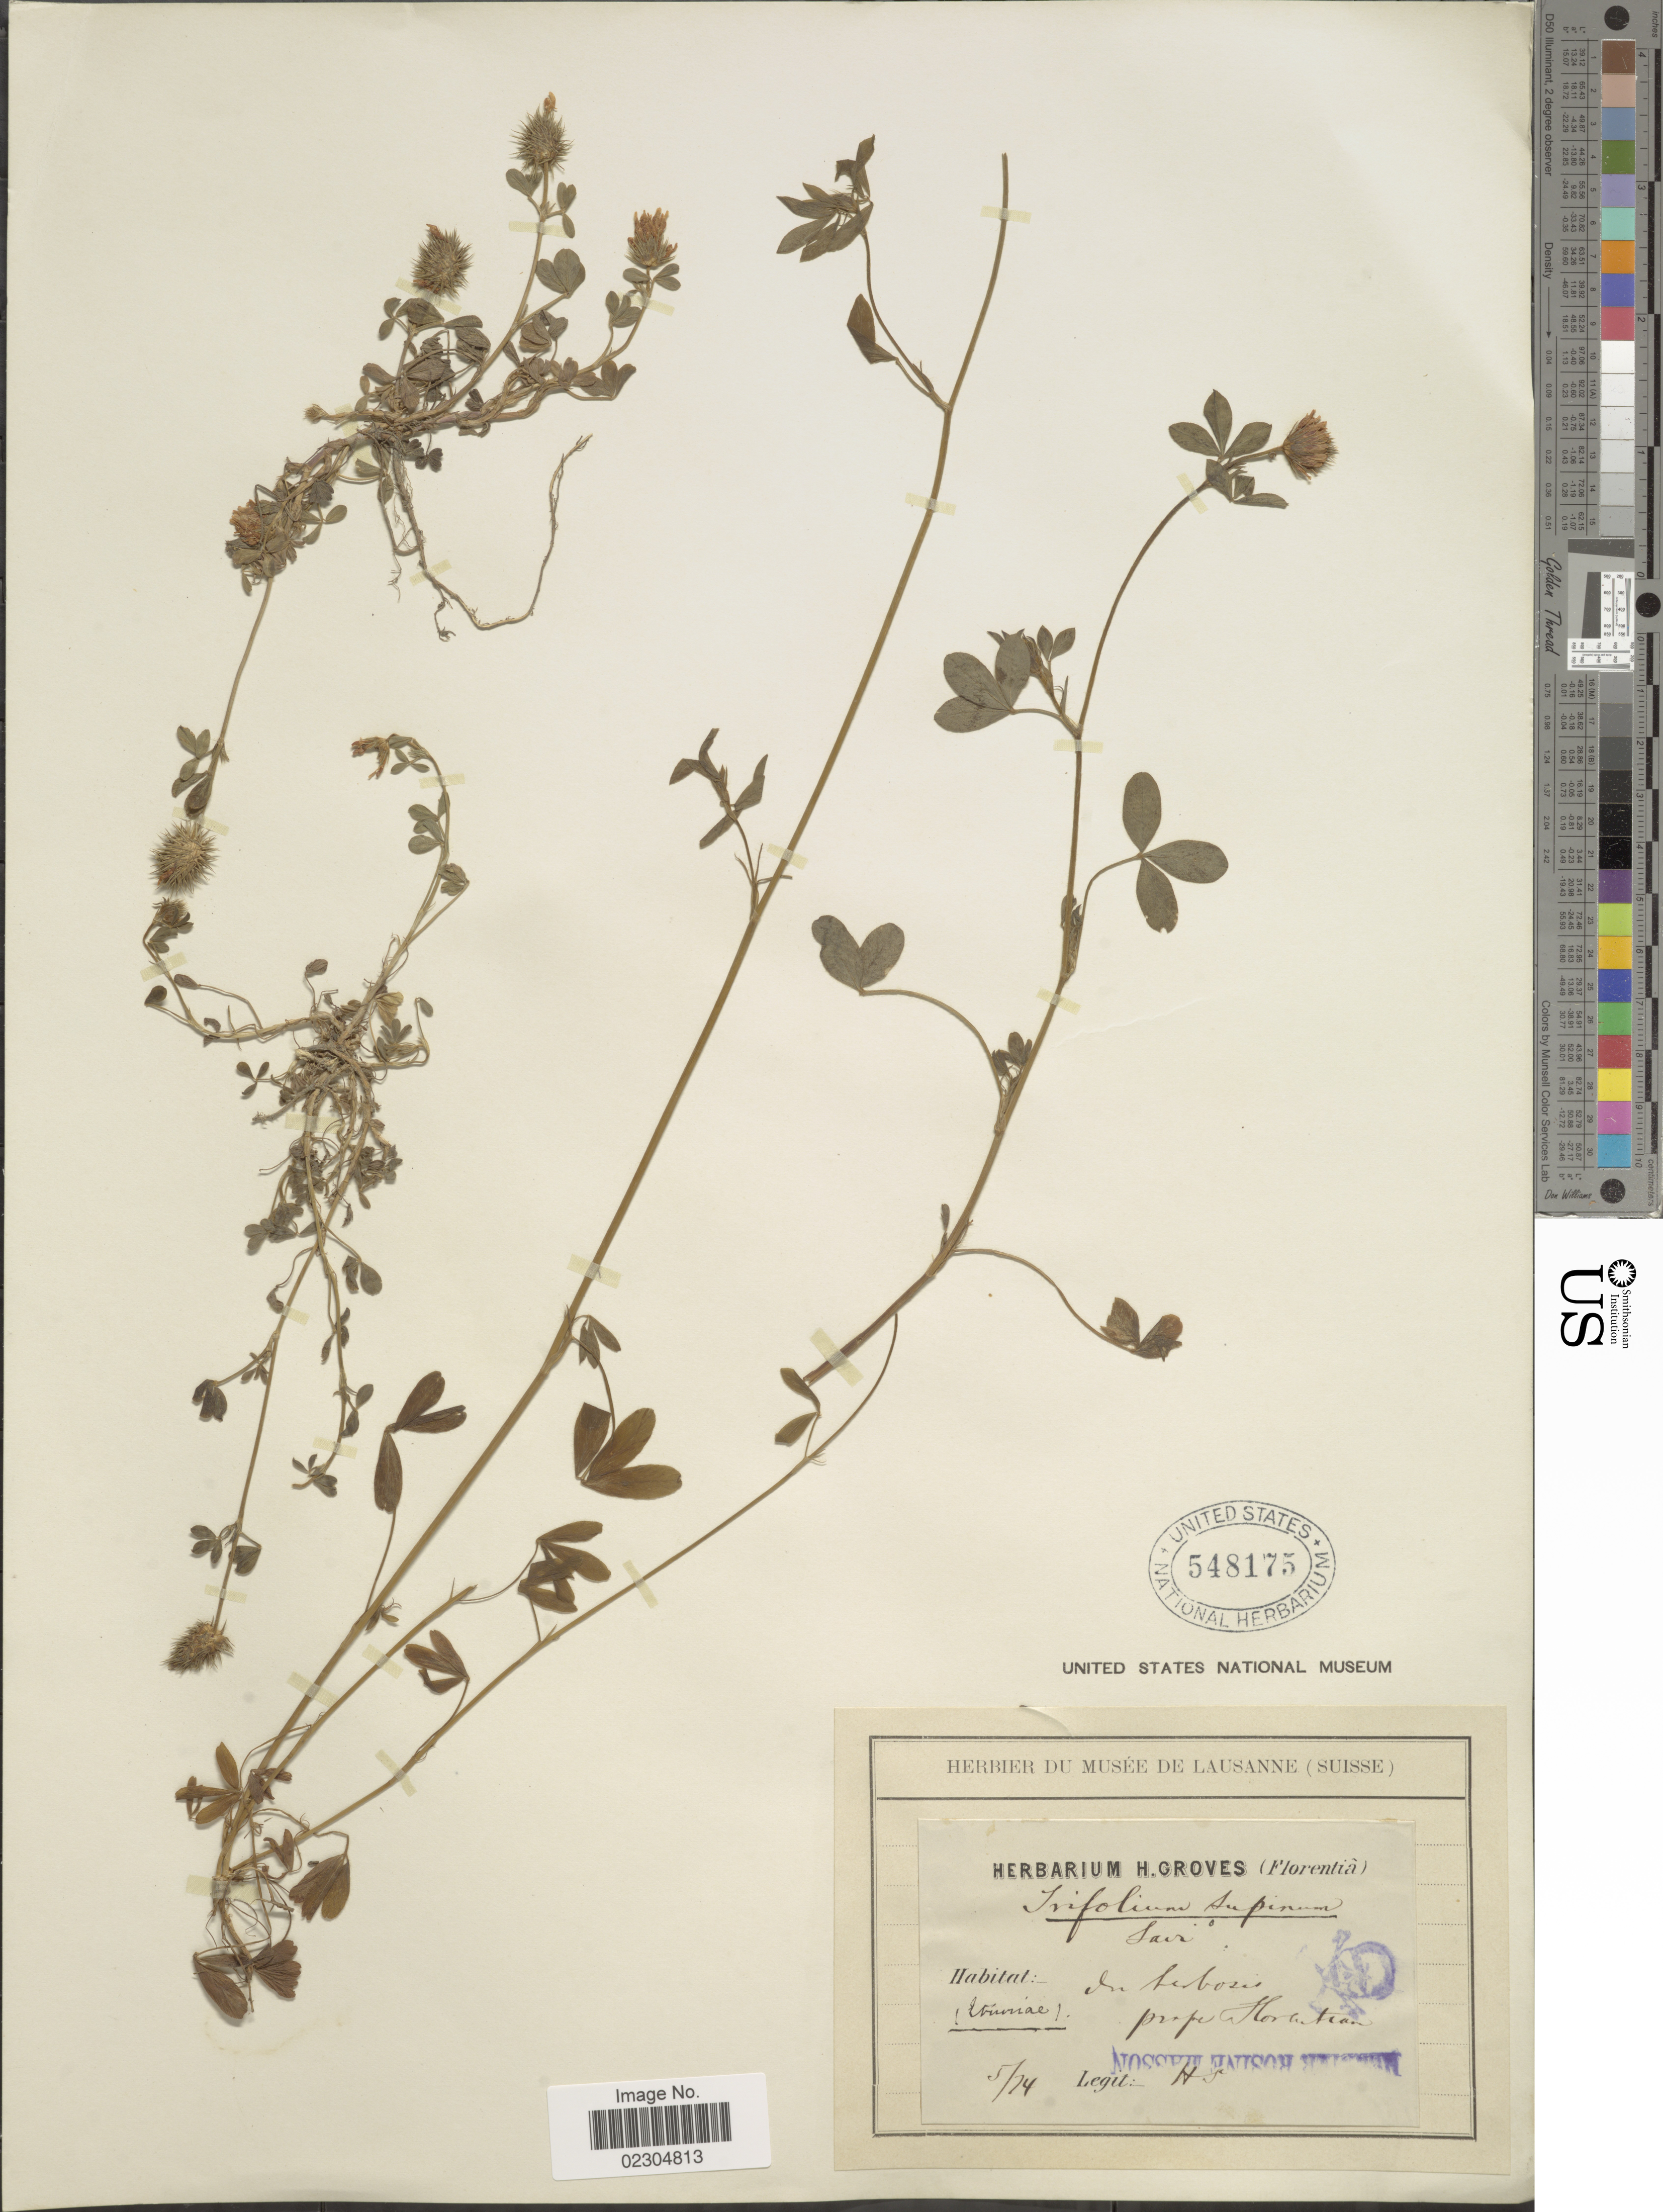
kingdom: Plantae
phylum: Tracheophyta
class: Magnoliopsida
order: Fabales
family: Fabaceae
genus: Trifolium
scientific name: Trifolium supinum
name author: Savi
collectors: H. Groves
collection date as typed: Transcribed d/m/y: /5/74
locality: In herbosis (Ivunvnae) prope Hortutian [interpreted]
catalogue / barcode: US 548175